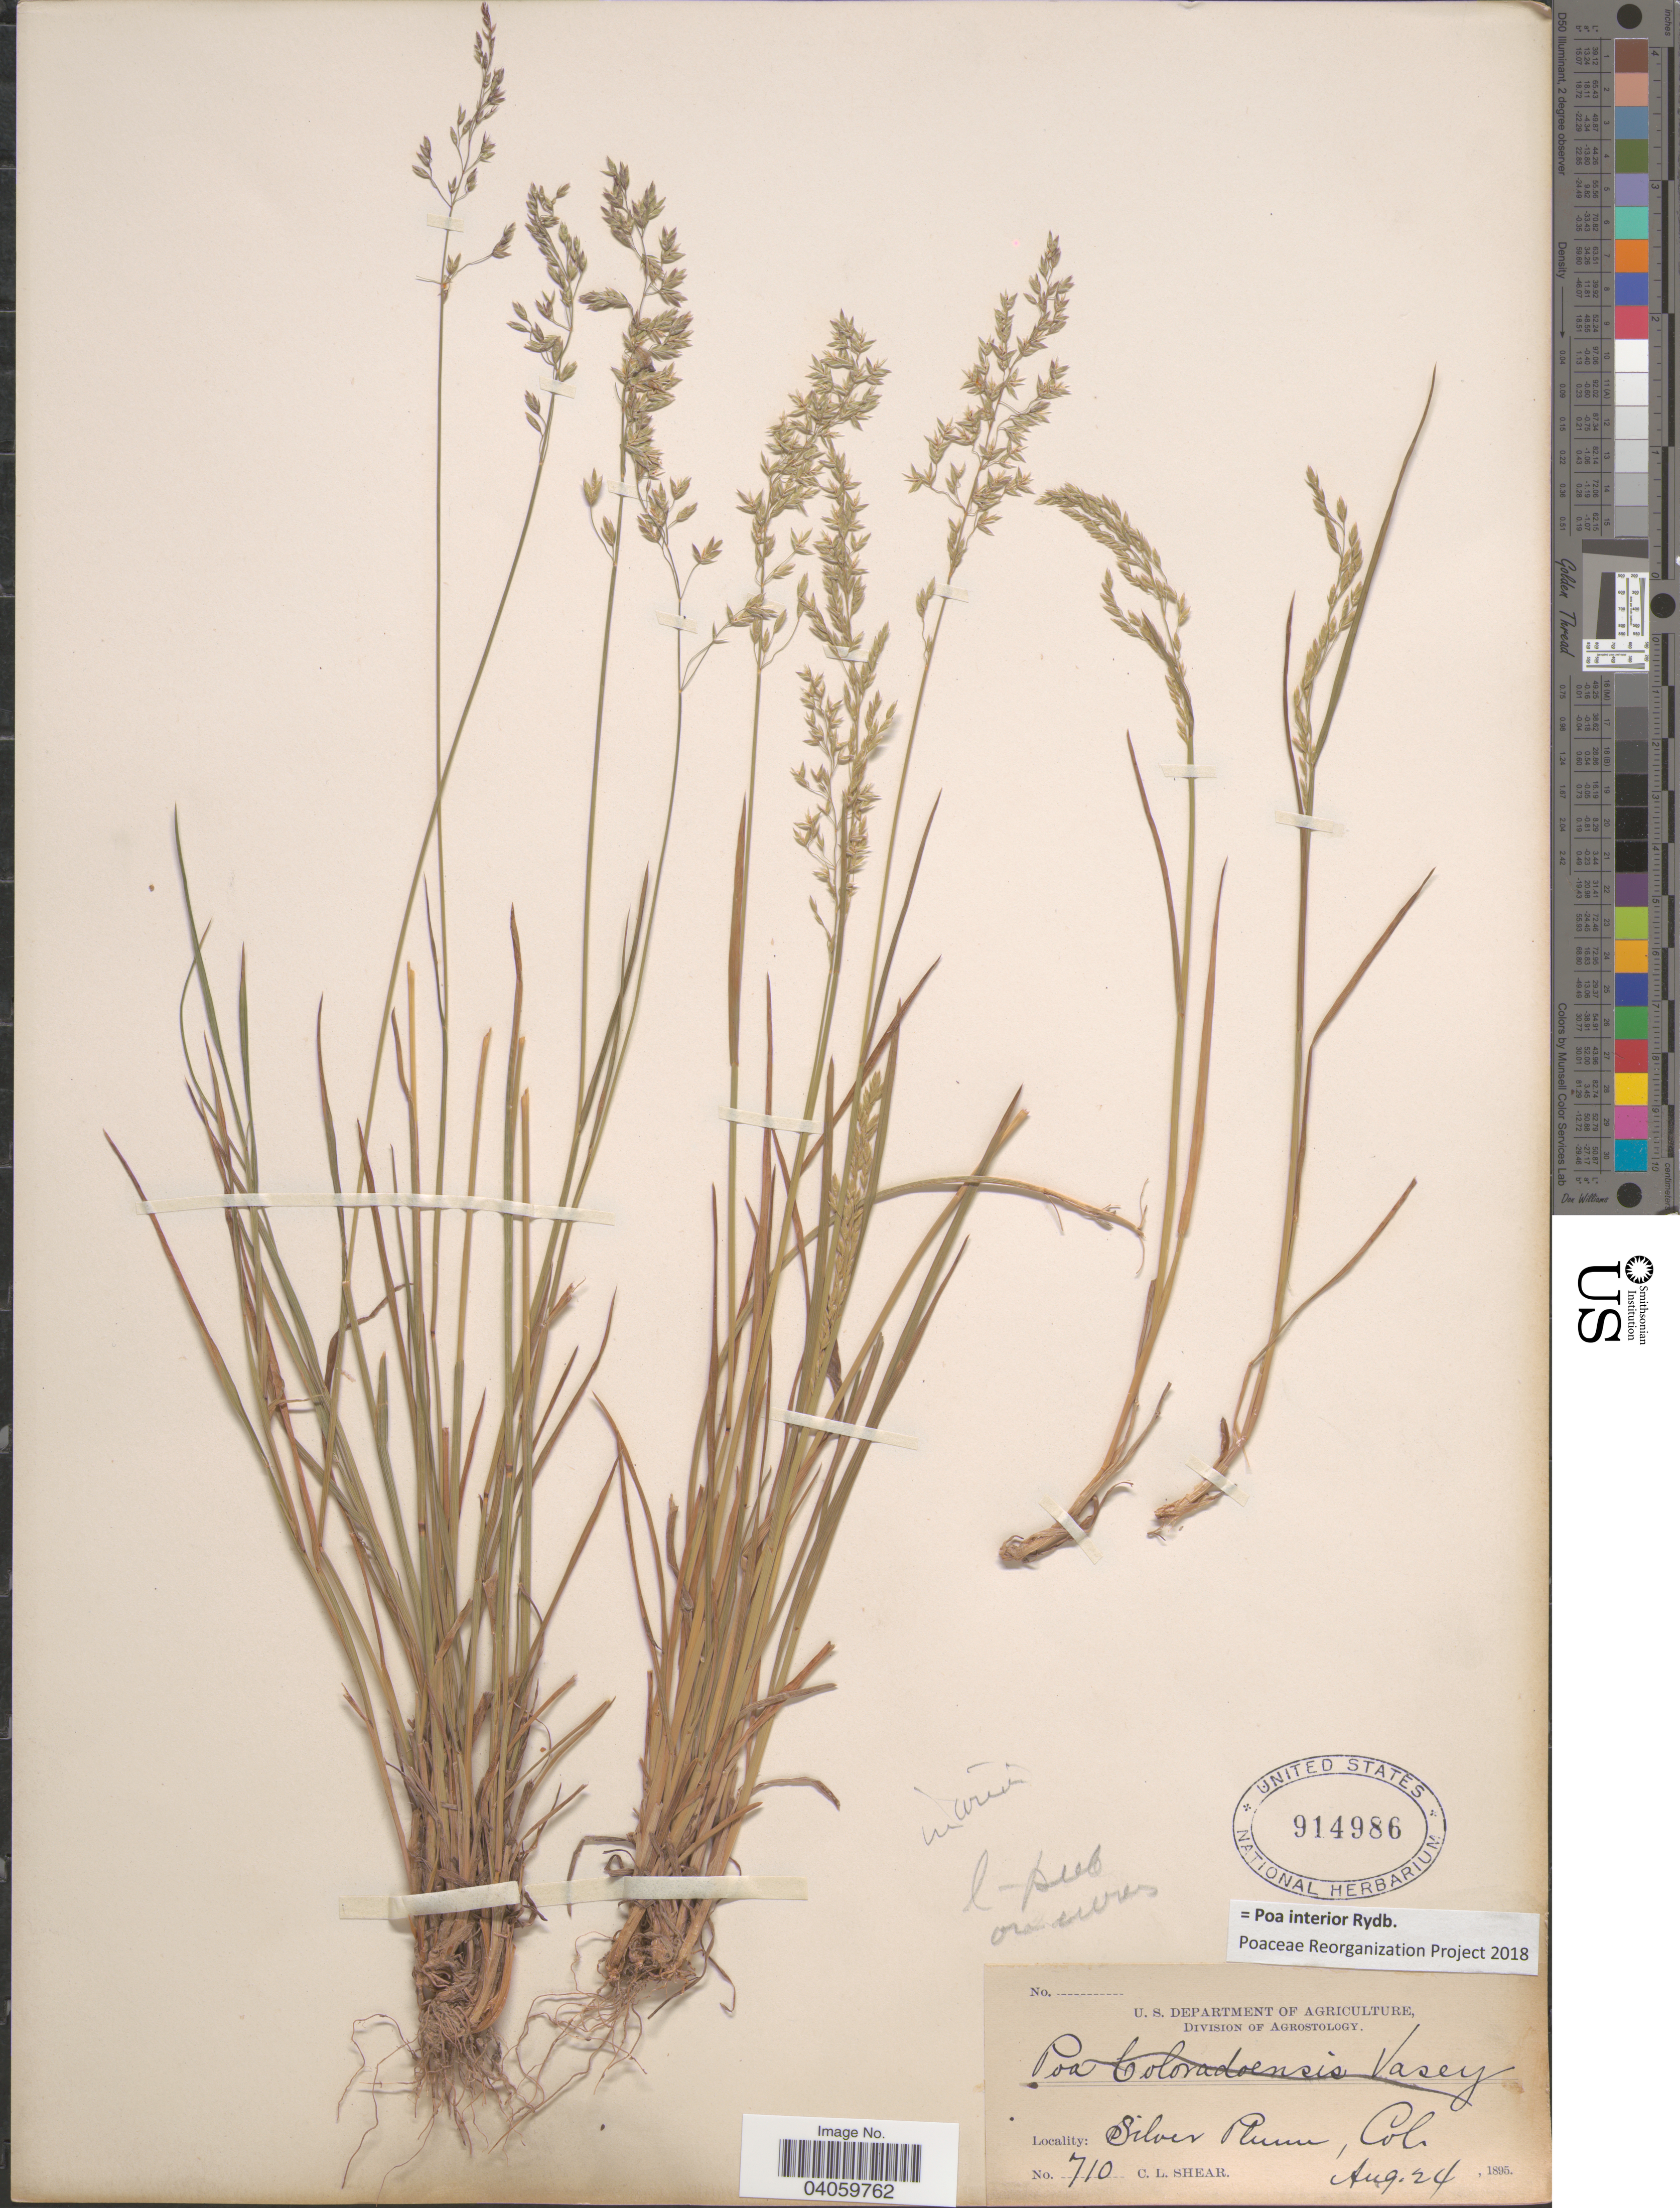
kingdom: Plantae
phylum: Tracheophyta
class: Liliopsida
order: Poales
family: Poaceae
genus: Poa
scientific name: Poa interior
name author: Rydb.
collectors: C. L. Shear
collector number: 710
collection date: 1895-08-24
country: United States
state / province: Colorado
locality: Silver Plume.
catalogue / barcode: US 914986